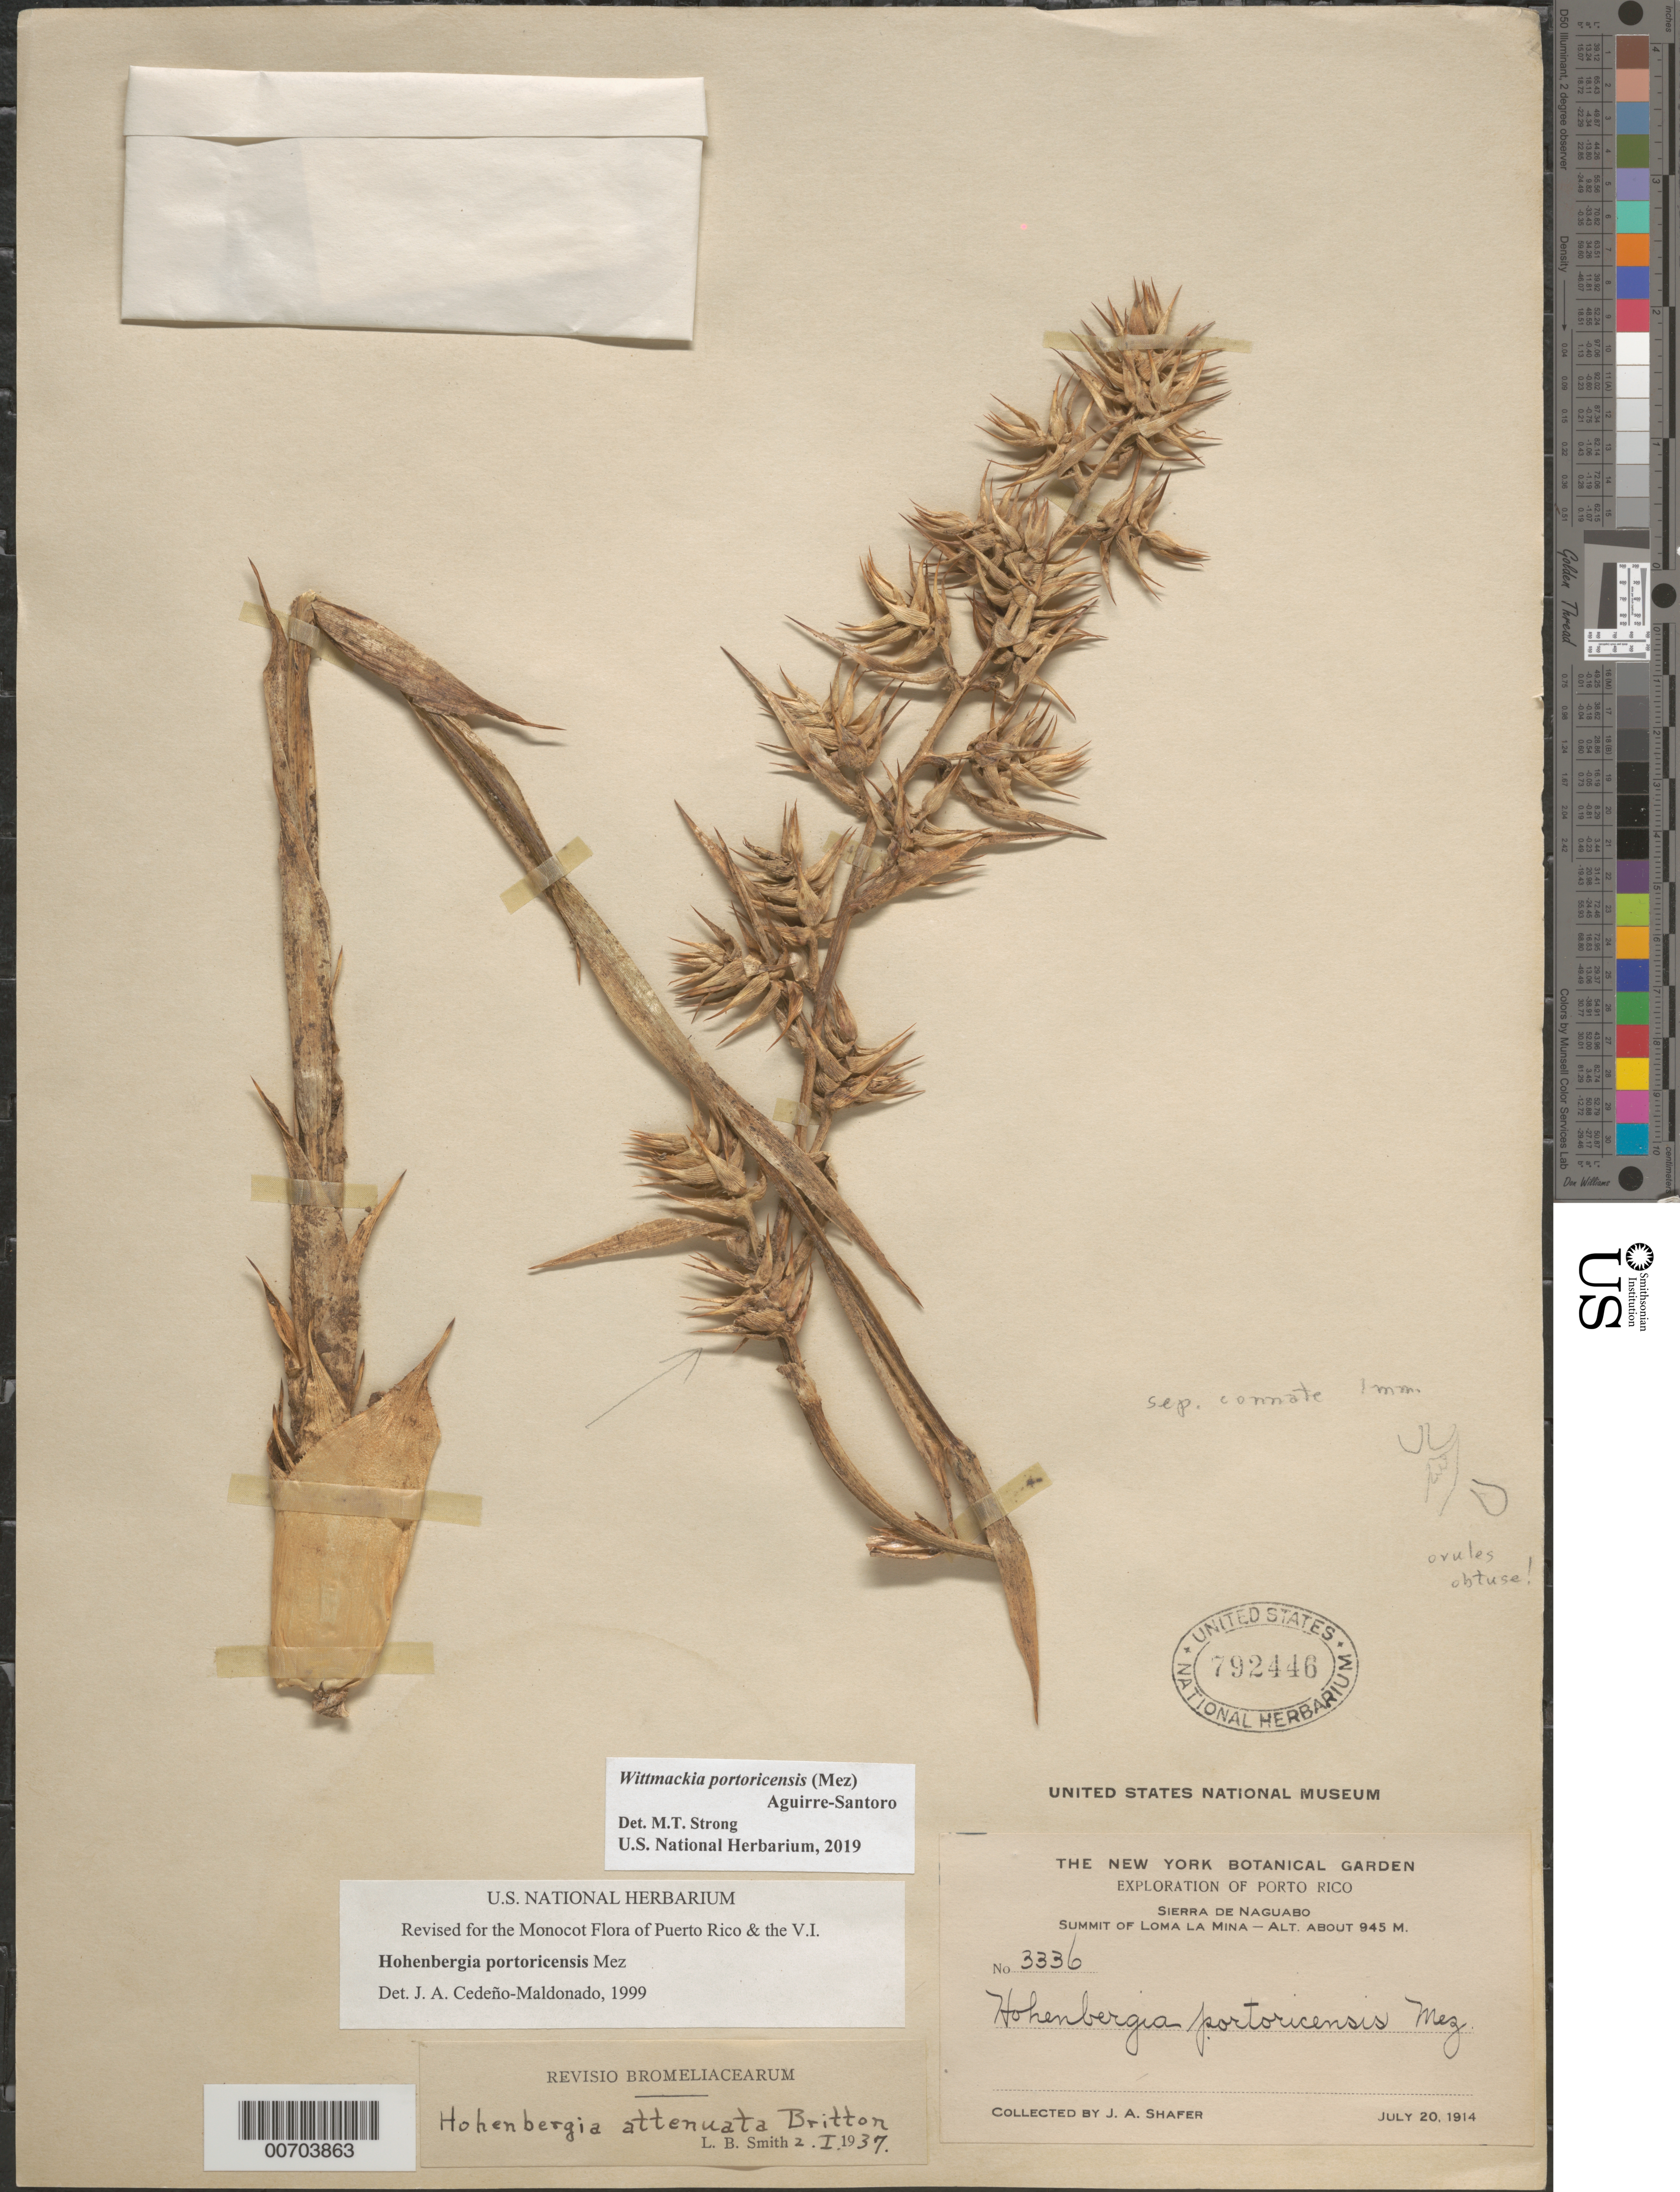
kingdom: Plantae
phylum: Tracheophyta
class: Liliopsida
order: Poales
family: Bromeliaceae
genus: Wittmackia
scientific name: Wittmackia portoricensis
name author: (Mez) Aguirre-Santoro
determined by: Strong, Mark T., (BOT), Smithsonian Institution - National Museum of Natural History (UNITED STATES)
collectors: J. A. Shafer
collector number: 3336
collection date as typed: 20 Jul 1914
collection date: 1914-07-20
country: Puerto Rico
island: Greater Antilles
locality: Sierra de Naguabo; Summit of Loma la Mina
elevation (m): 945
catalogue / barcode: US 792446